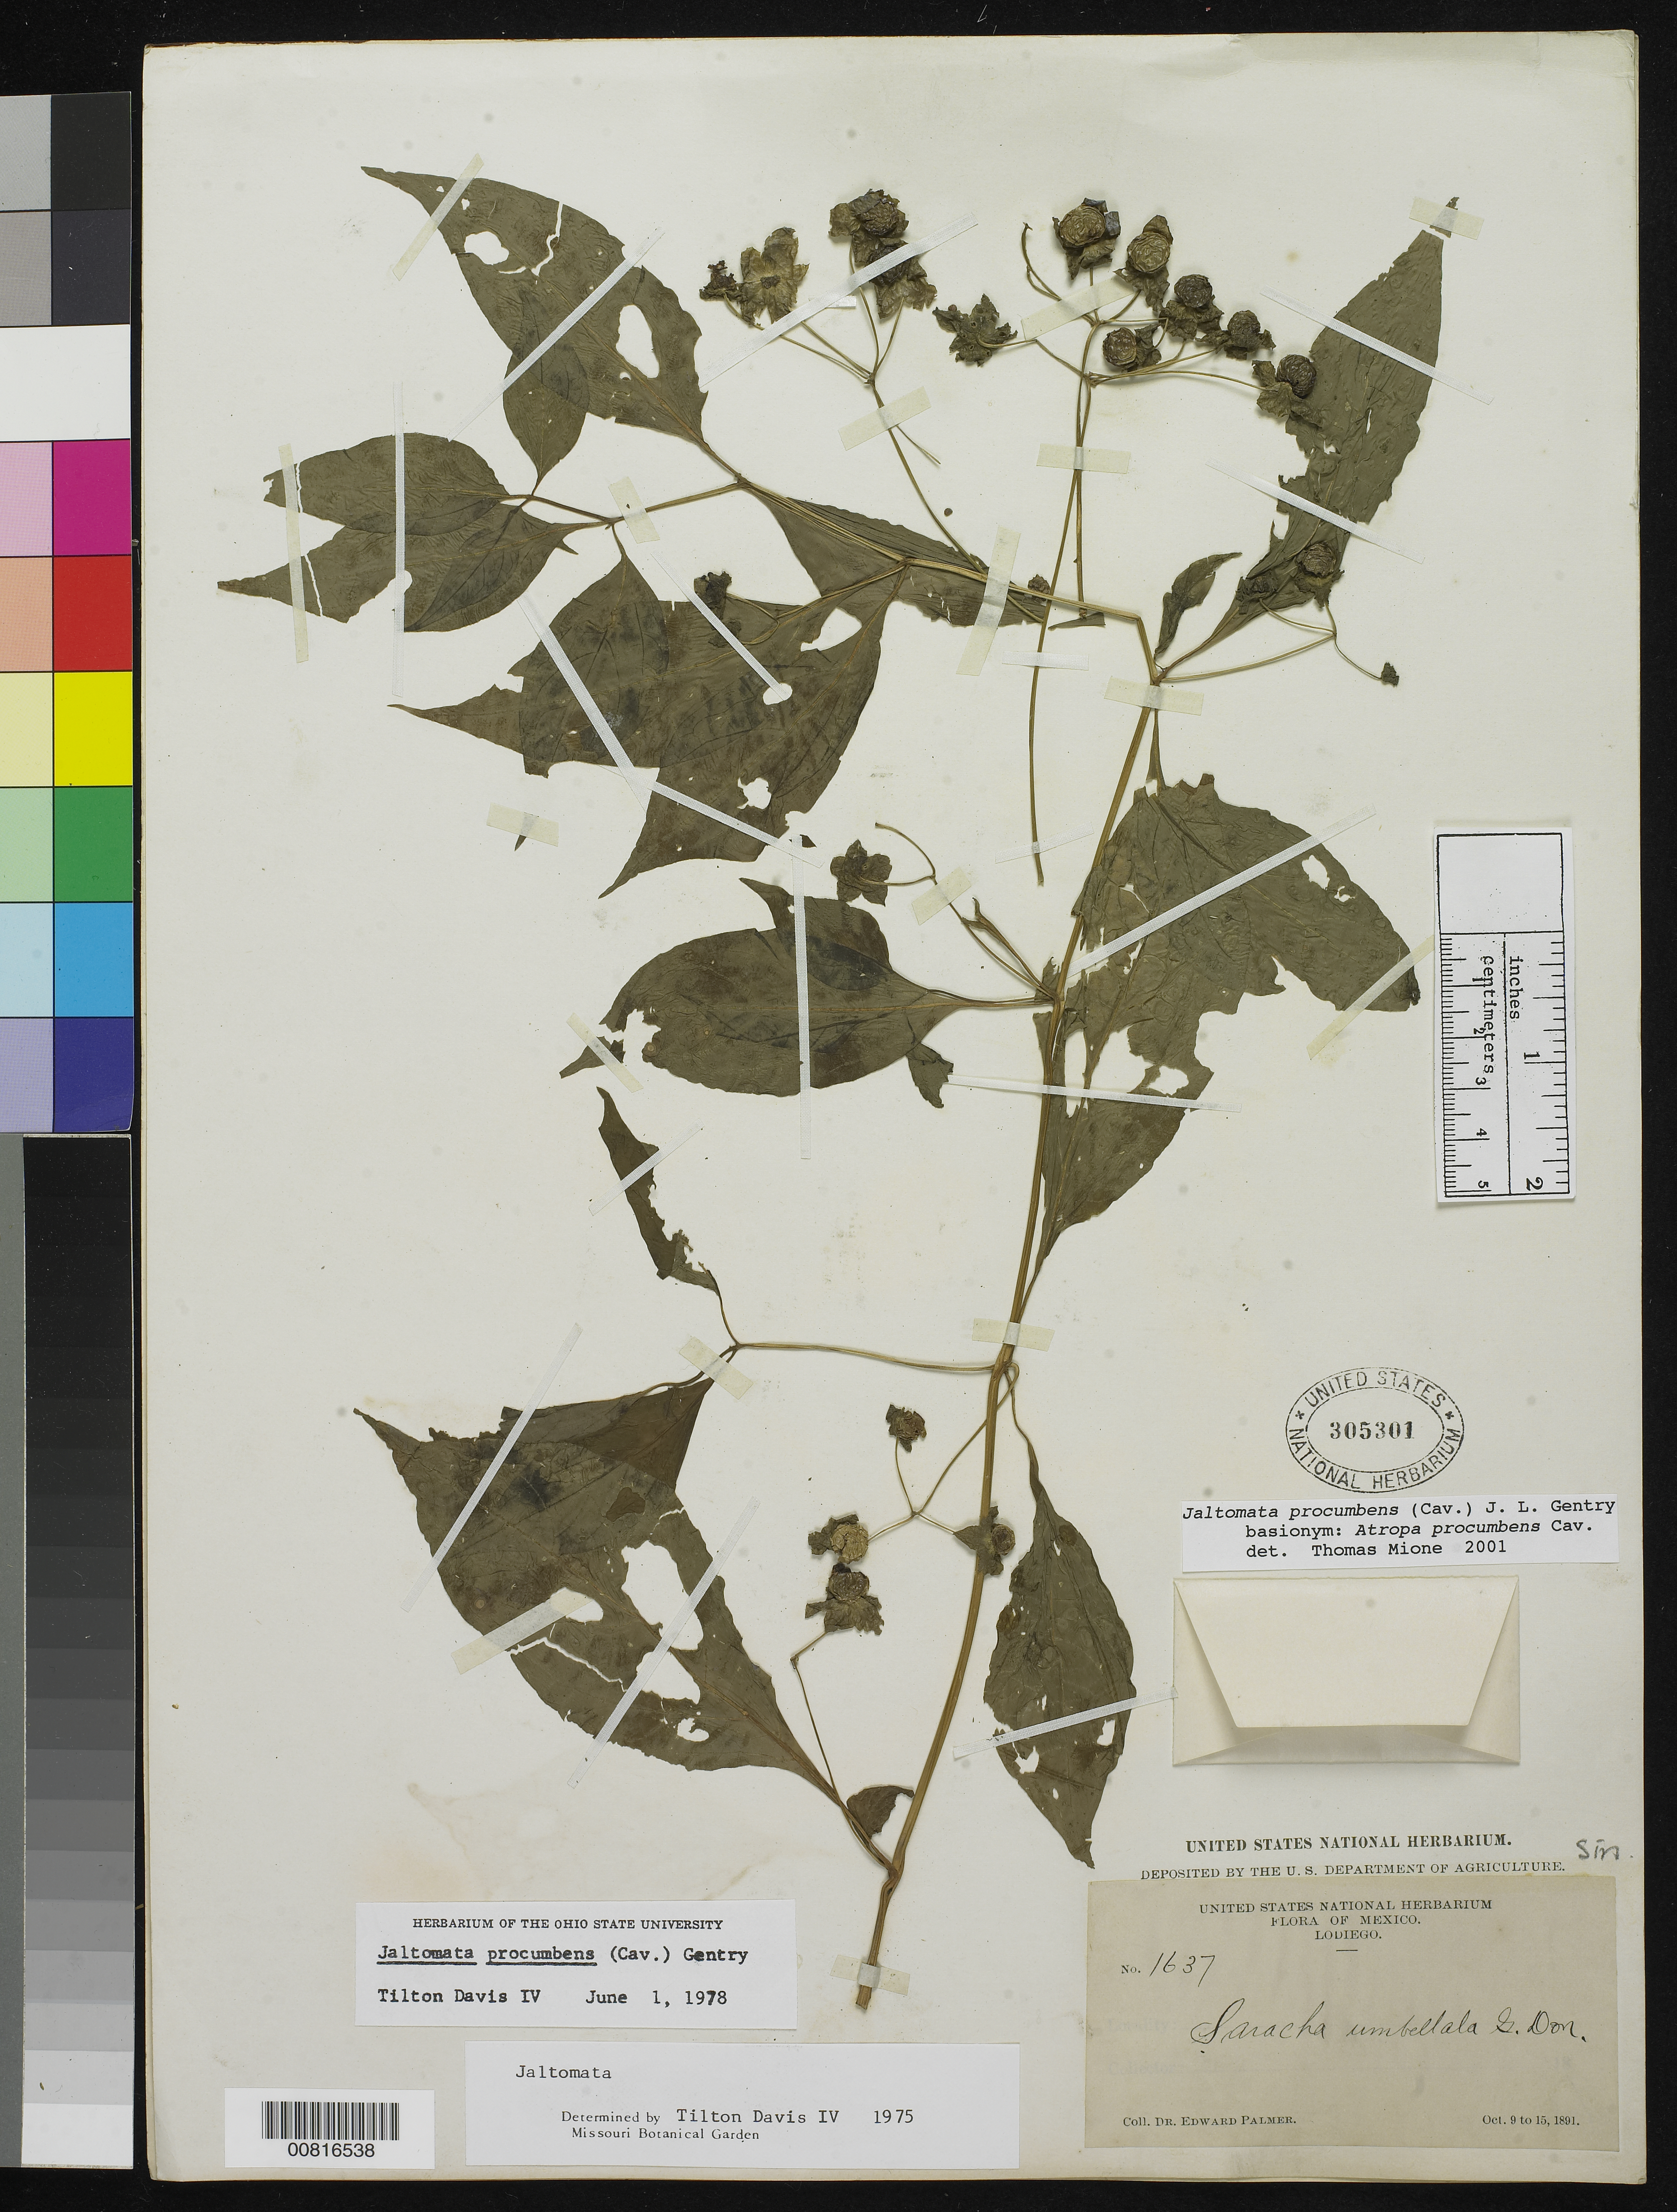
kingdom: Plantae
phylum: Tracheophyta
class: Magnoliopsida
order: Solanales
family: Solanaceae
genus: Jaltomata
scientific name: Jaltomata procumbens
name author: (Cav.) J.L. Gentry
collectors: E. Palmer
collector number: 1637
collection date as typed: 09 Oct 1891 to 15 Oct 1891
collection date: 1891-10-09/1891-10-15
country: Mexico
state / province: Sinaloa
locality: Lodiego, Sinaloa.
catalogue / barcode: US 305301